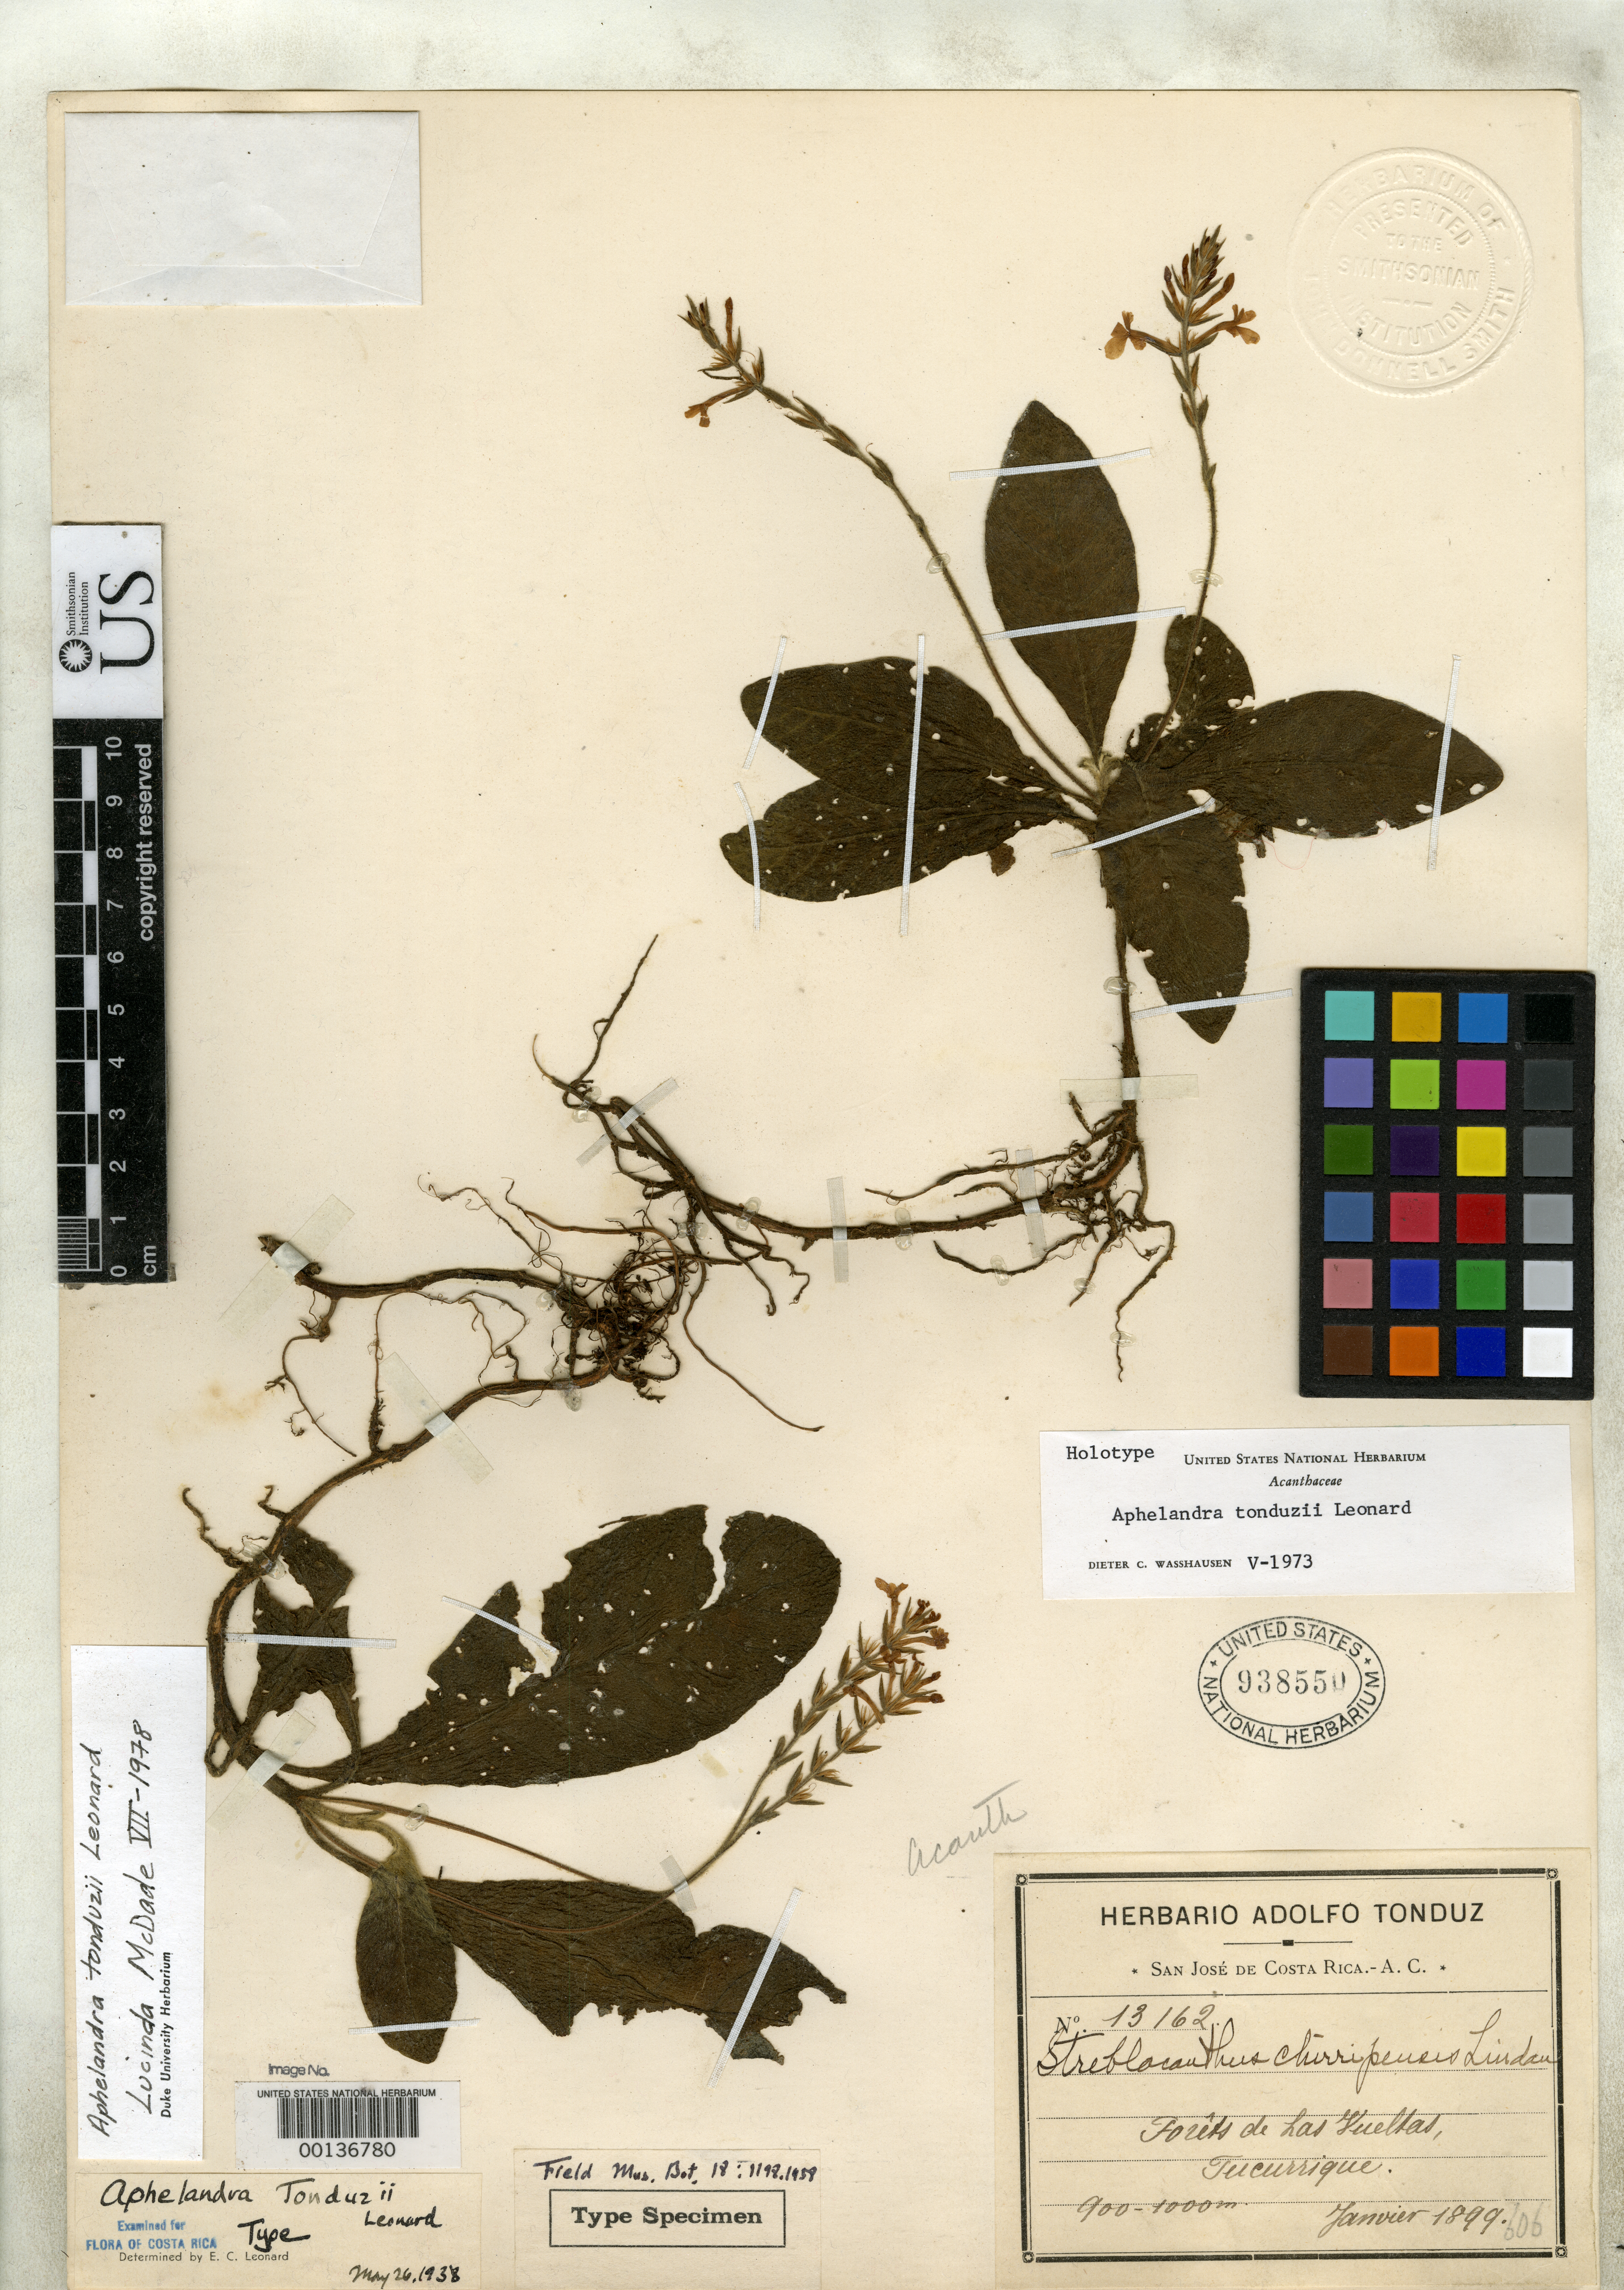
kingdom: Plantae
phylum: Tracheophyta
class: Magnoliopsida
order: Lamiales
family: Acanthaceae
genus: Aphelandra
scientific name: Aphelandra tonduzii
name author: Leonard in Standl.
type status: Holotype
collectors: A. Tonduz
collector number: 13162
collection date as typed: Jan 1899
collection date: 1899-01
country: Costa Rica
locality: Tucurrique, Las Vueltas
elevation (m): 900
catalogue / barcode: US 938550